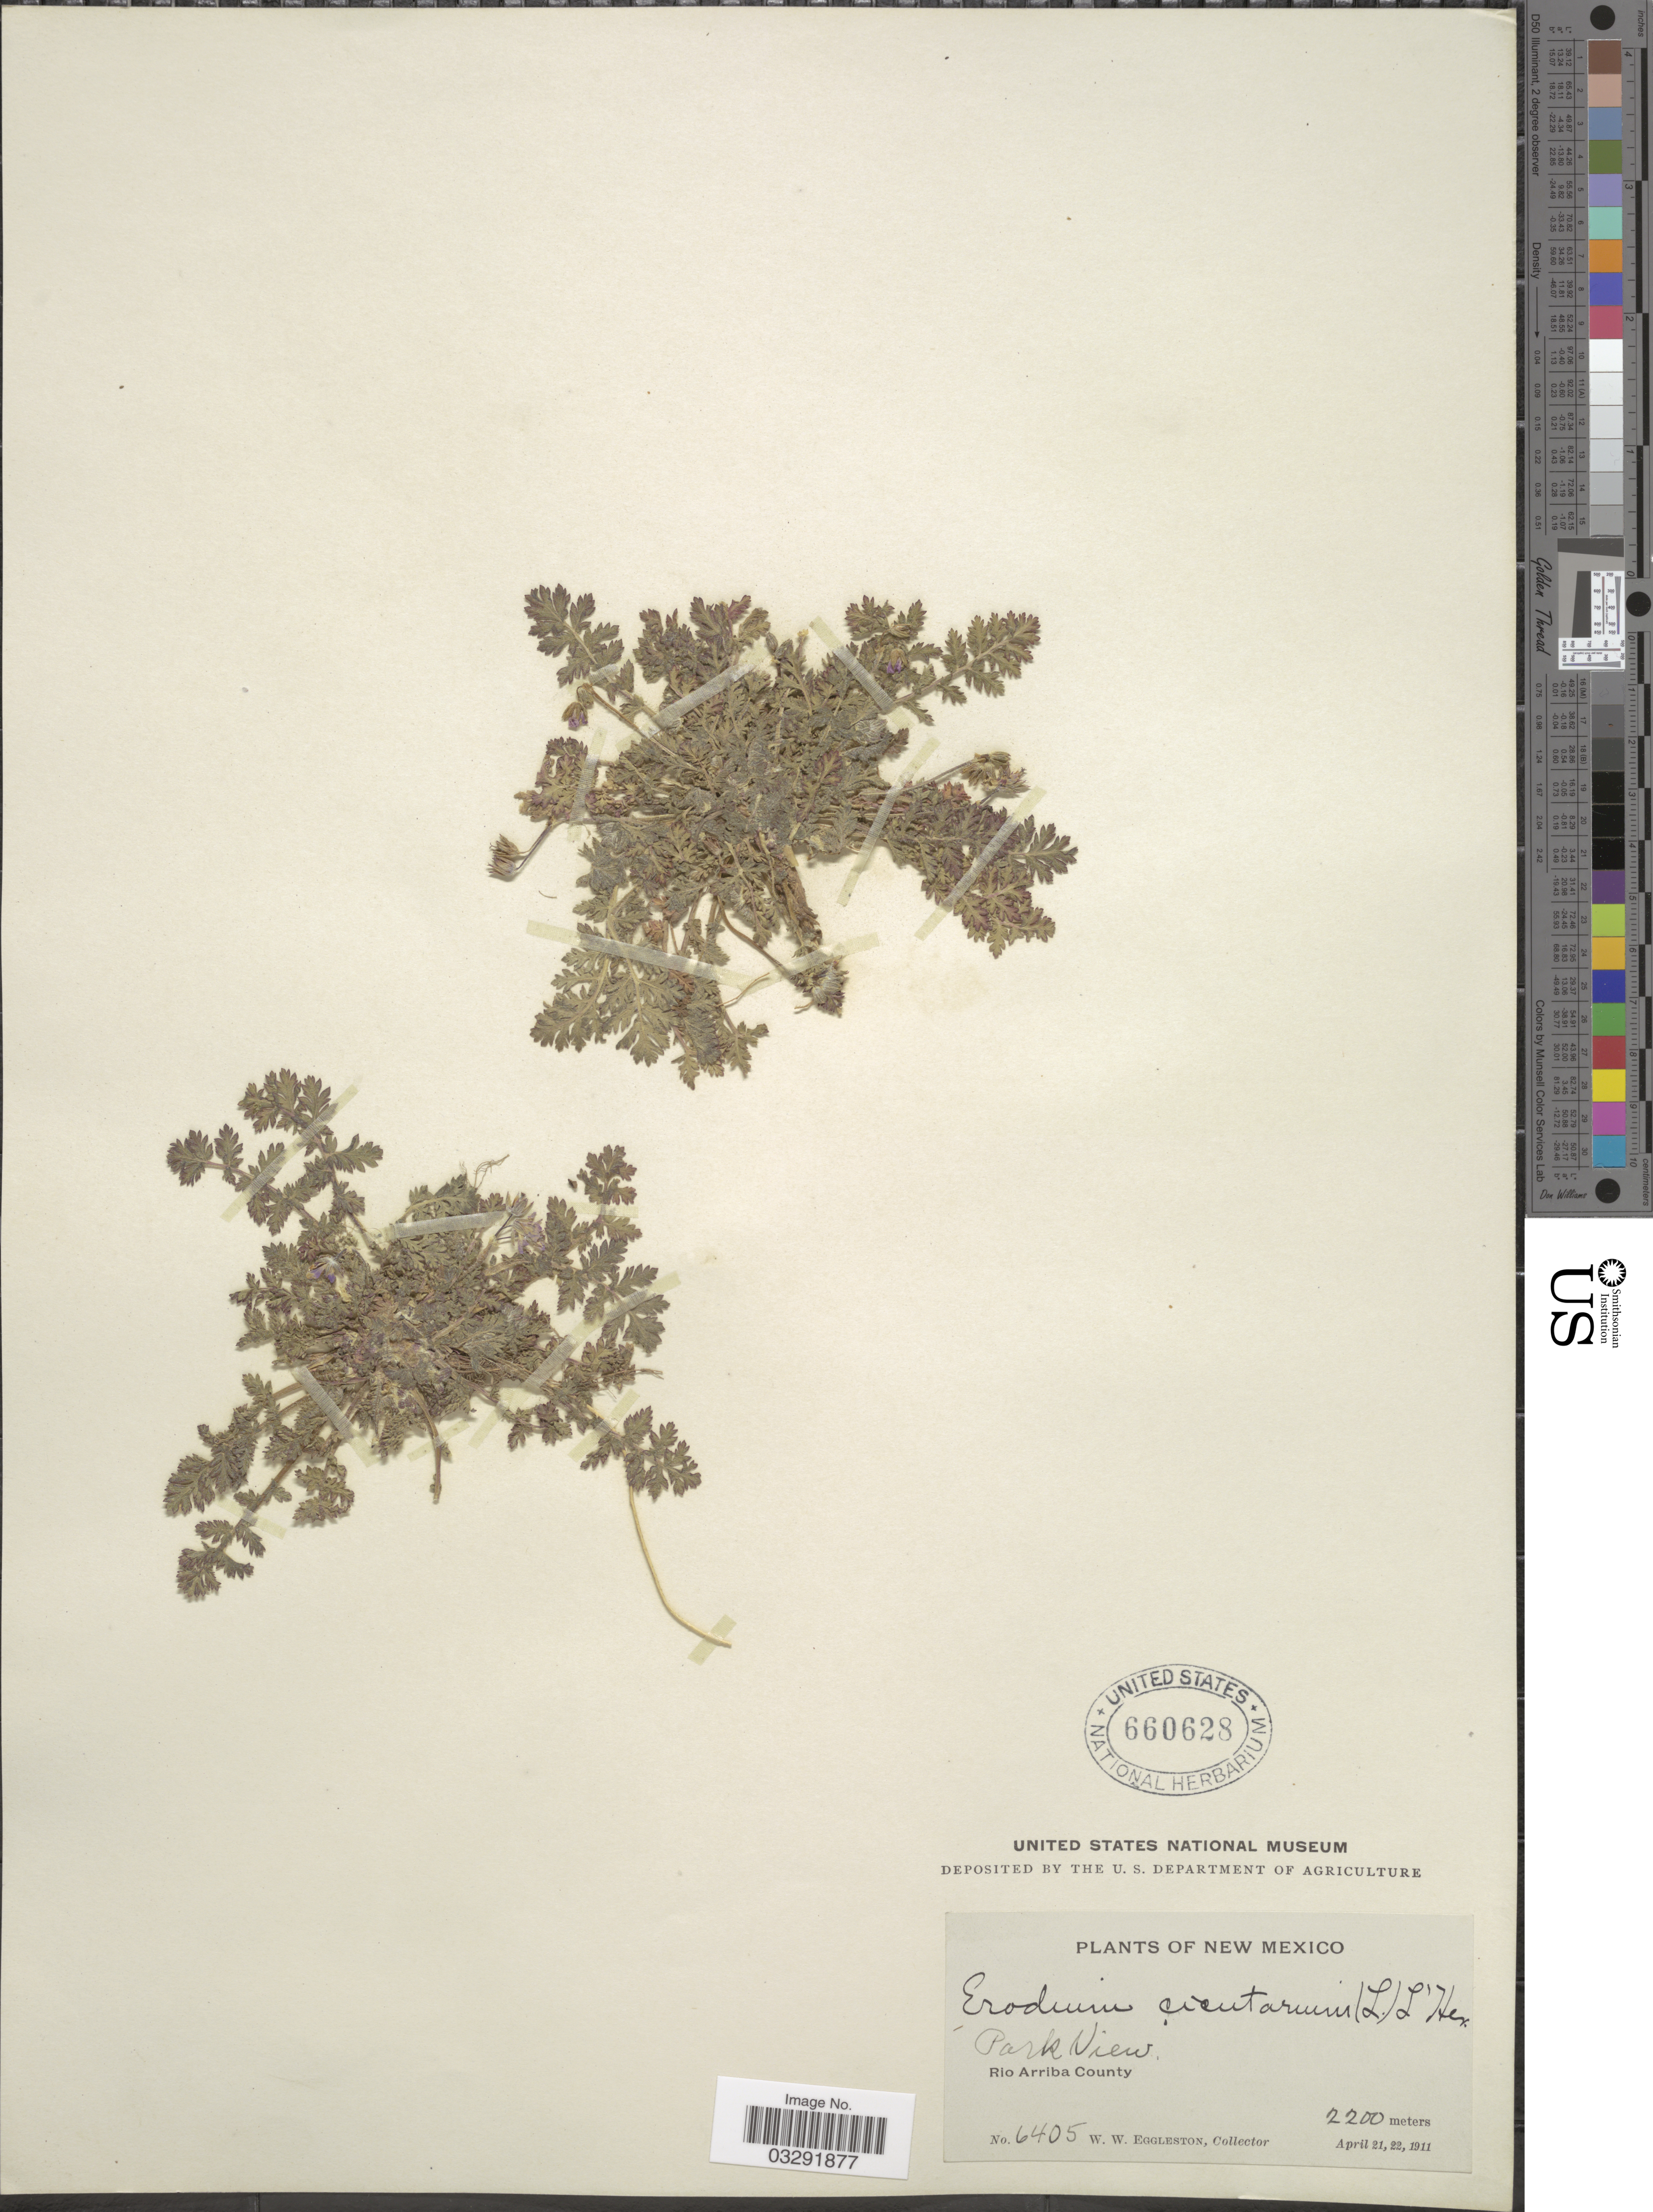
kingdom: Plantae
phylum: Tracheophyta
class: Magnoliopsida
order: Geraniales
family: Geraniaceae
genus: Erodium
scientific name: Erodium cicutarium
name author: (L.) L'Hér.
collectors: W. W. Eggleston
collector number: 6405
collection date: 1911-04-21/1911-04-22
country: United States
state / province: New Mexico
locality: Park View. Rio Arriba County.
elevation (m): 2200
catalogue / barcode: US 660628